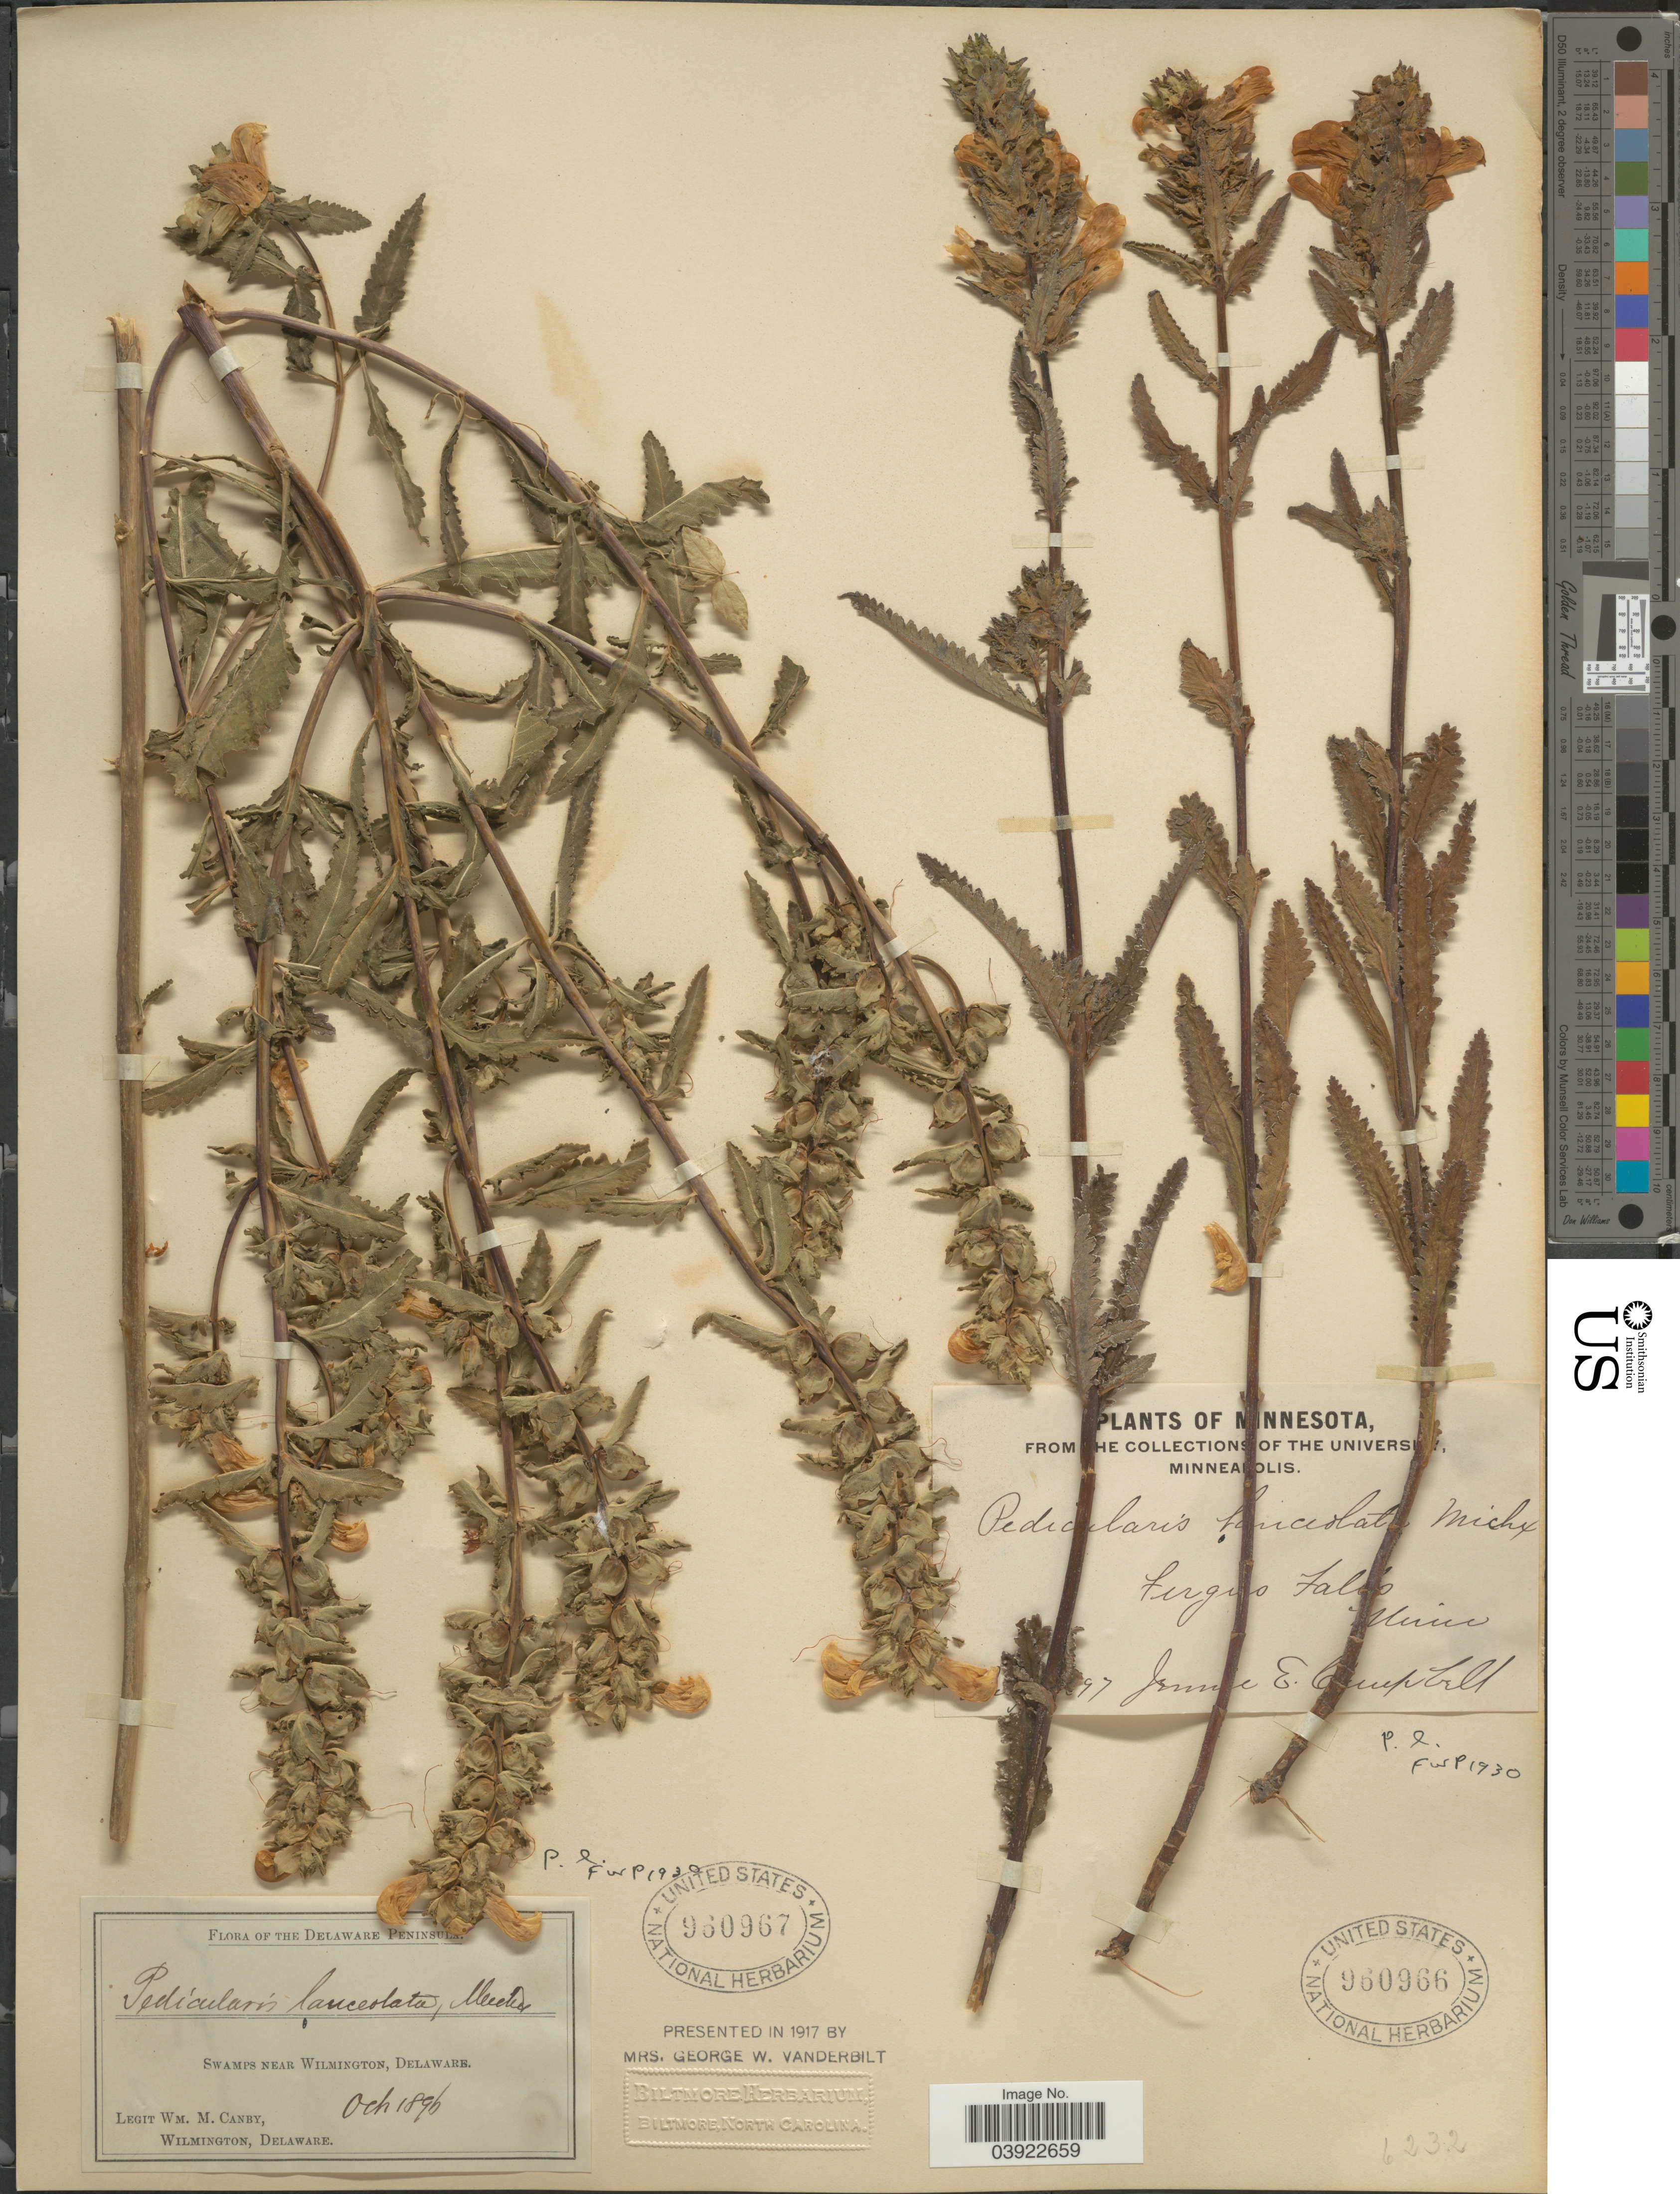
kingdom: Plantae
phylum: Tracheophyta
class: Magnoliopsida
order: Lamiales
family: Orobanchaceae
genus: Pedicularis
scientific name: Pedicularis lanceolata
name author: Michx.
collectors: J. E. Campbell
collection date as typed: Transcribed d/m/y: //97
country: United States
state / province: Minnesota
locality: Fergus Falls.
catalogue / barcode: US 960966-2